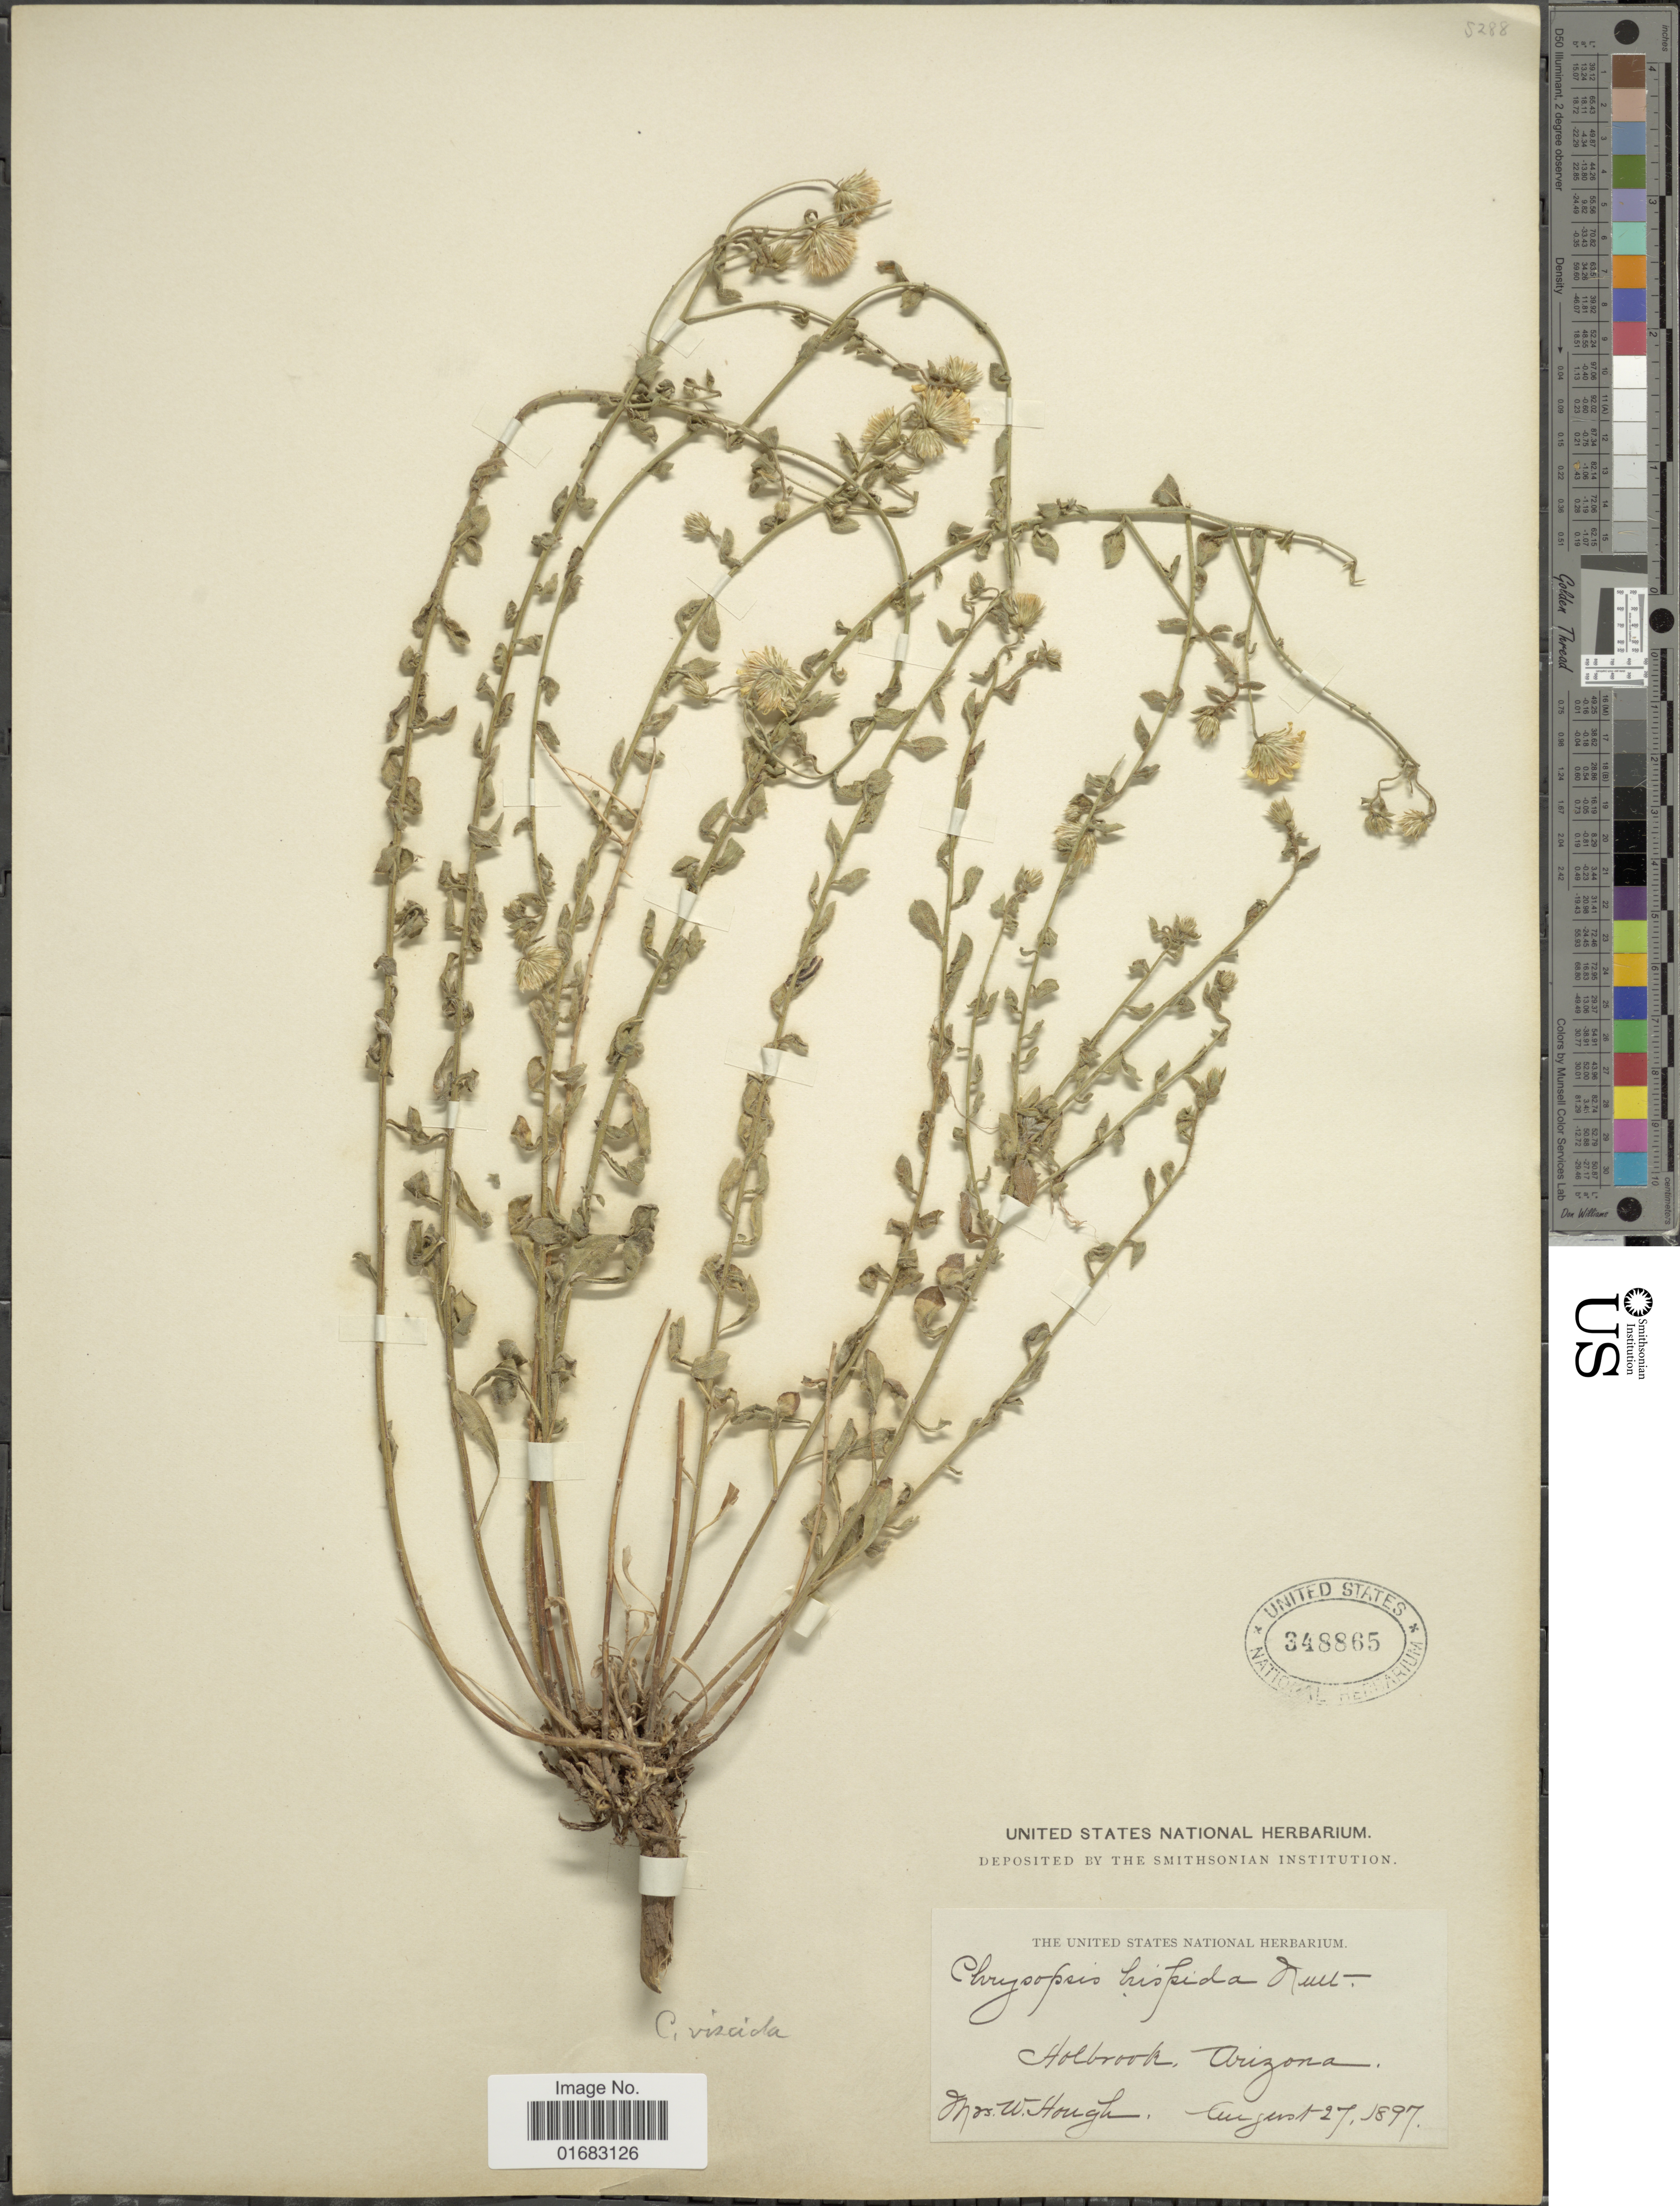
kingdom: Plantae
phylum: Tracheophyta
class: Magnoliopsida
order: Asterales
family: Asteraceae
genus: Heterotheca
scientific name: Heterotheca viscida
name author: (A. Gray) V.L. Harms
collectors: W. Hough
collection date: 1897-08-27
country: United States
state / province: Arizona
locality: Holbrook, Arizona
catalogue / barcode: US 348865